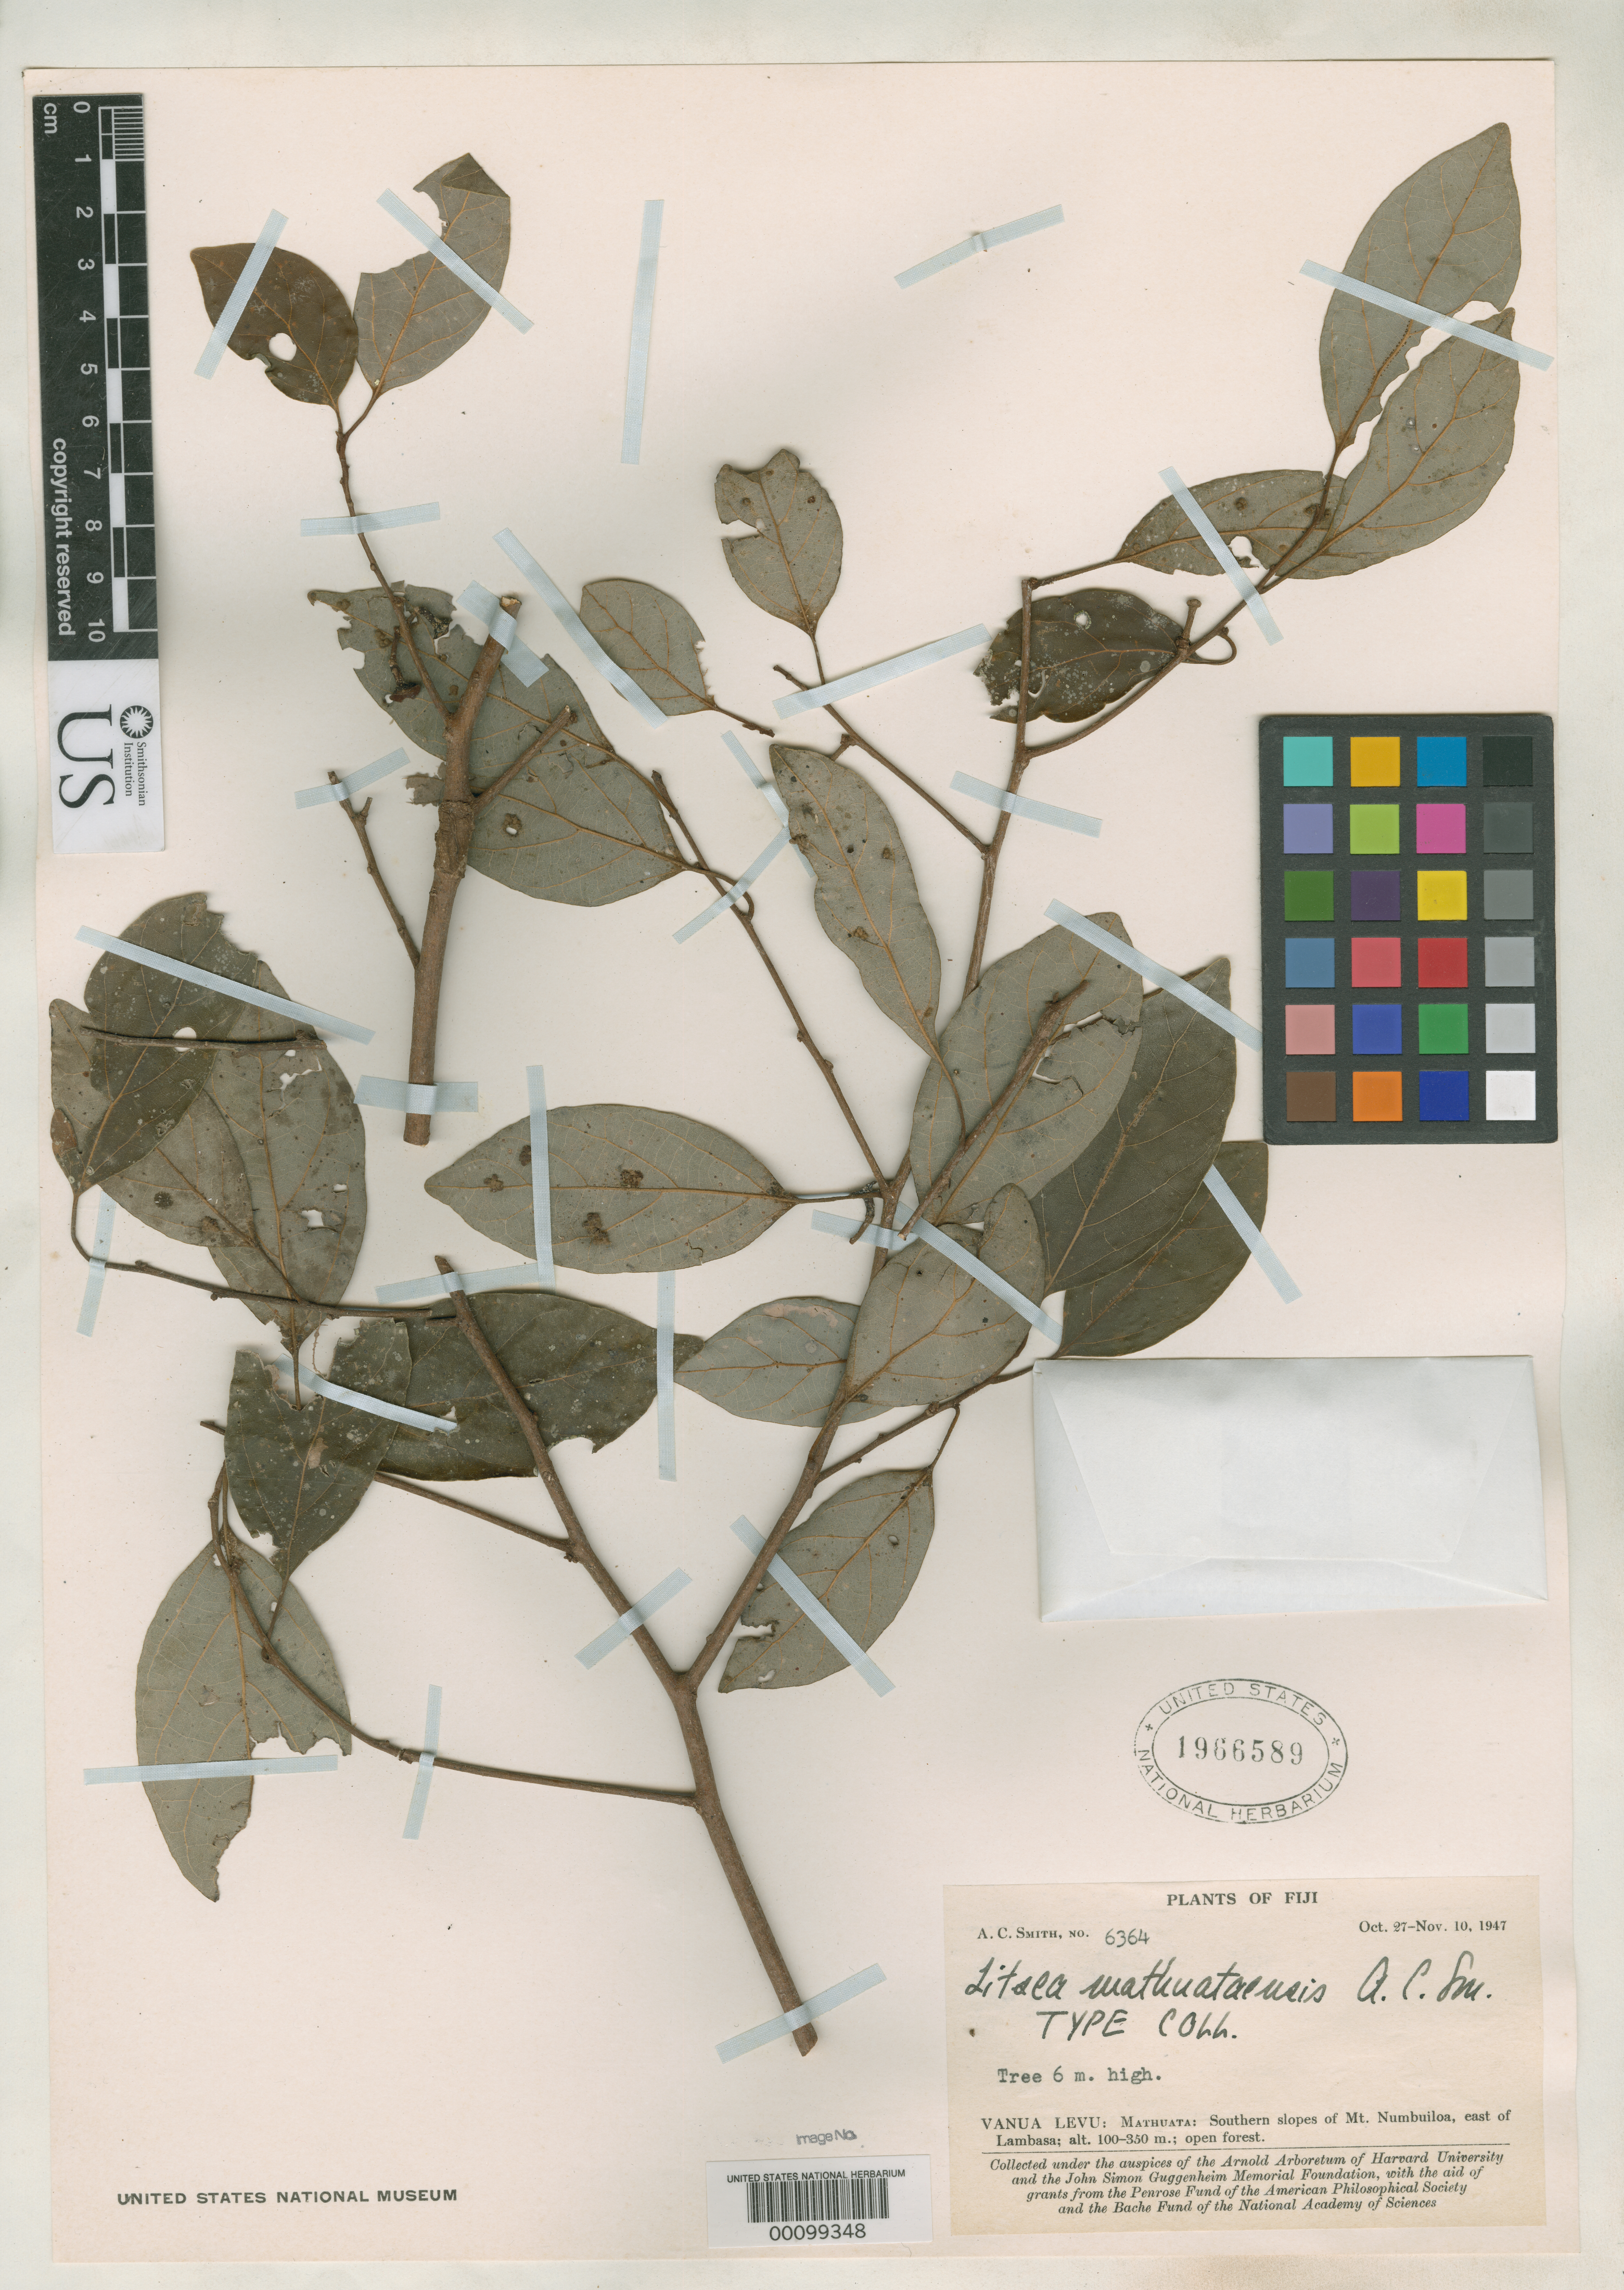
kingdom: Plantae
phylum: Tracheophyta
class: Magnoliopsida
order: Laurales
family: Lauraceae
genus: Litsea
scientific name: Litsea mathuataensis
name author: A.C. Sm.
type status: Isotype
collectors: A. C. Smith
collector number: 6364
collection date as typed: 27 Oct 1947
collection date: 1947-10-27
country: Fiji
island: Macuata-i-wai [Mathuata-i-wai]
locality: Mathuata, S slopes of Numbuiloa, E of Lambasa. [Vanua Levu Group]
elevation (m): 100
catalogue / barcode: US 1966589